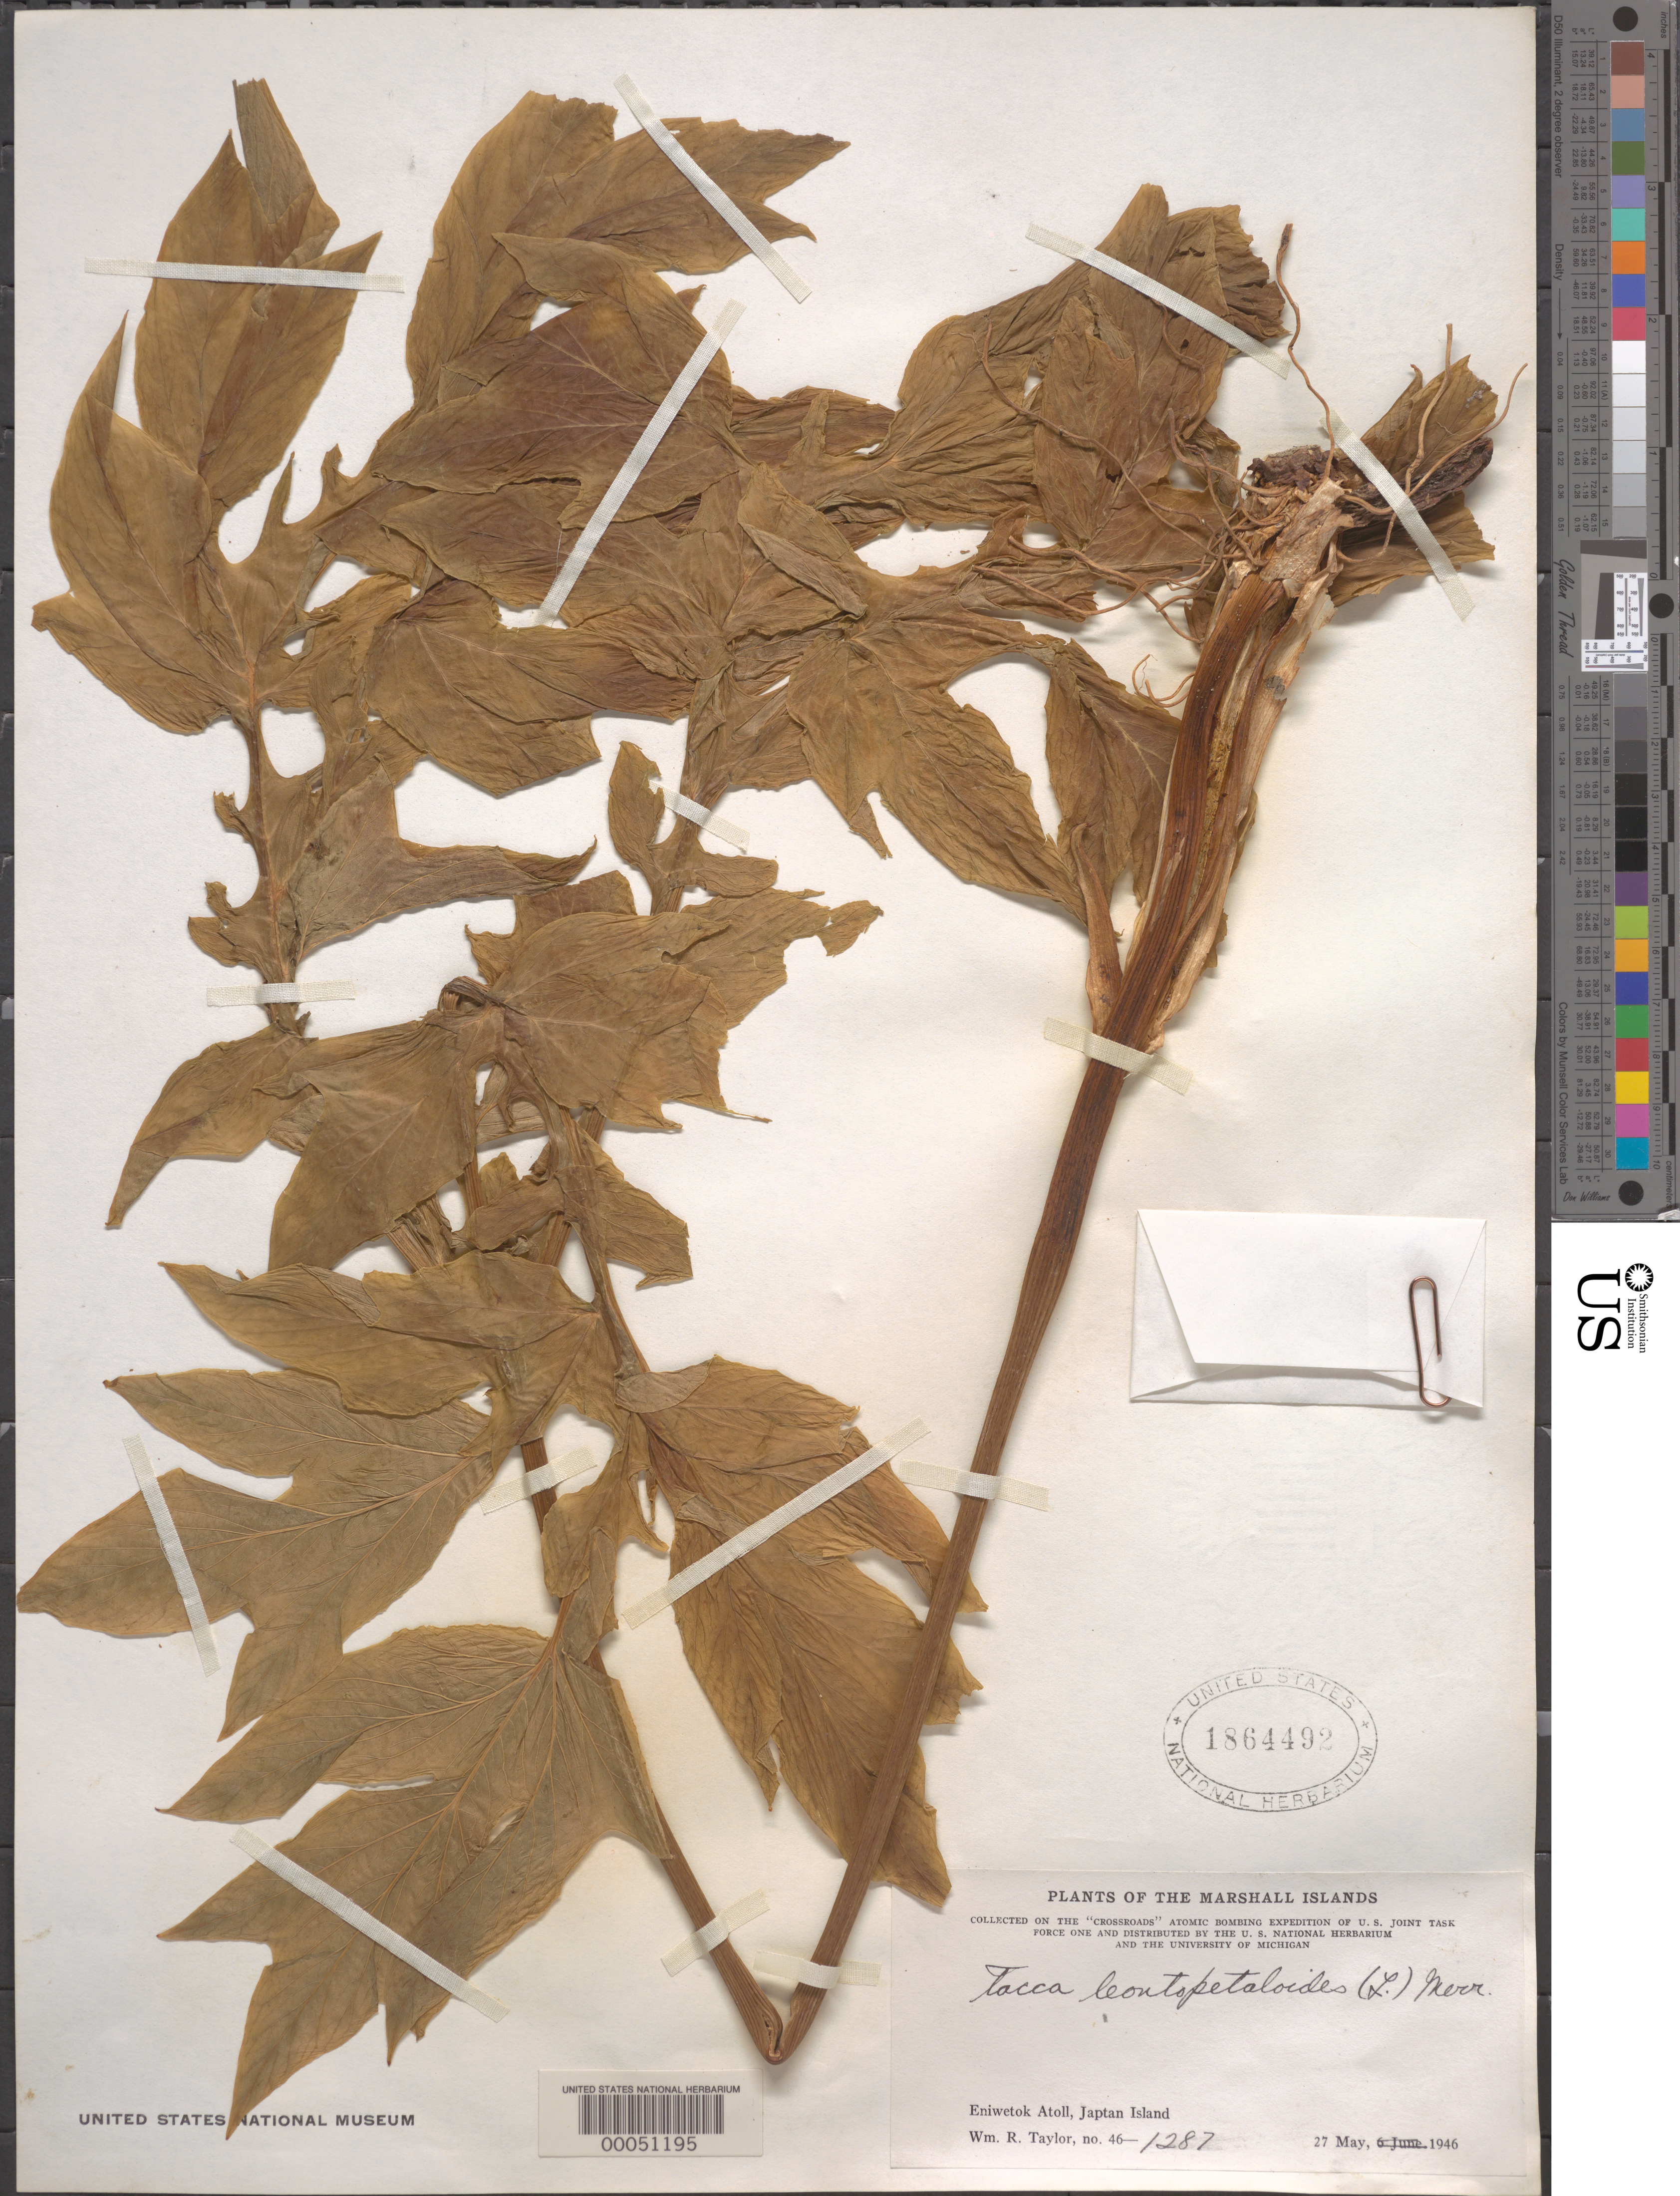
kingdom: Plantae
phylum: Tracheophyta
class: Liliopsida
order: Dioscoreales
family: Dioscoreaceae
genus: Tacca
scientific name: Tacca leontopetaloides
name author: (L.) Kuntze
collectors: W. R. Taylor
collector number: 46-1287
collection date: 1946-05-27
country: Marshall Islands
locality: Crossroads. Eniwetok Atoll, Japtan Island.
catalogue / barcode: US 1864492